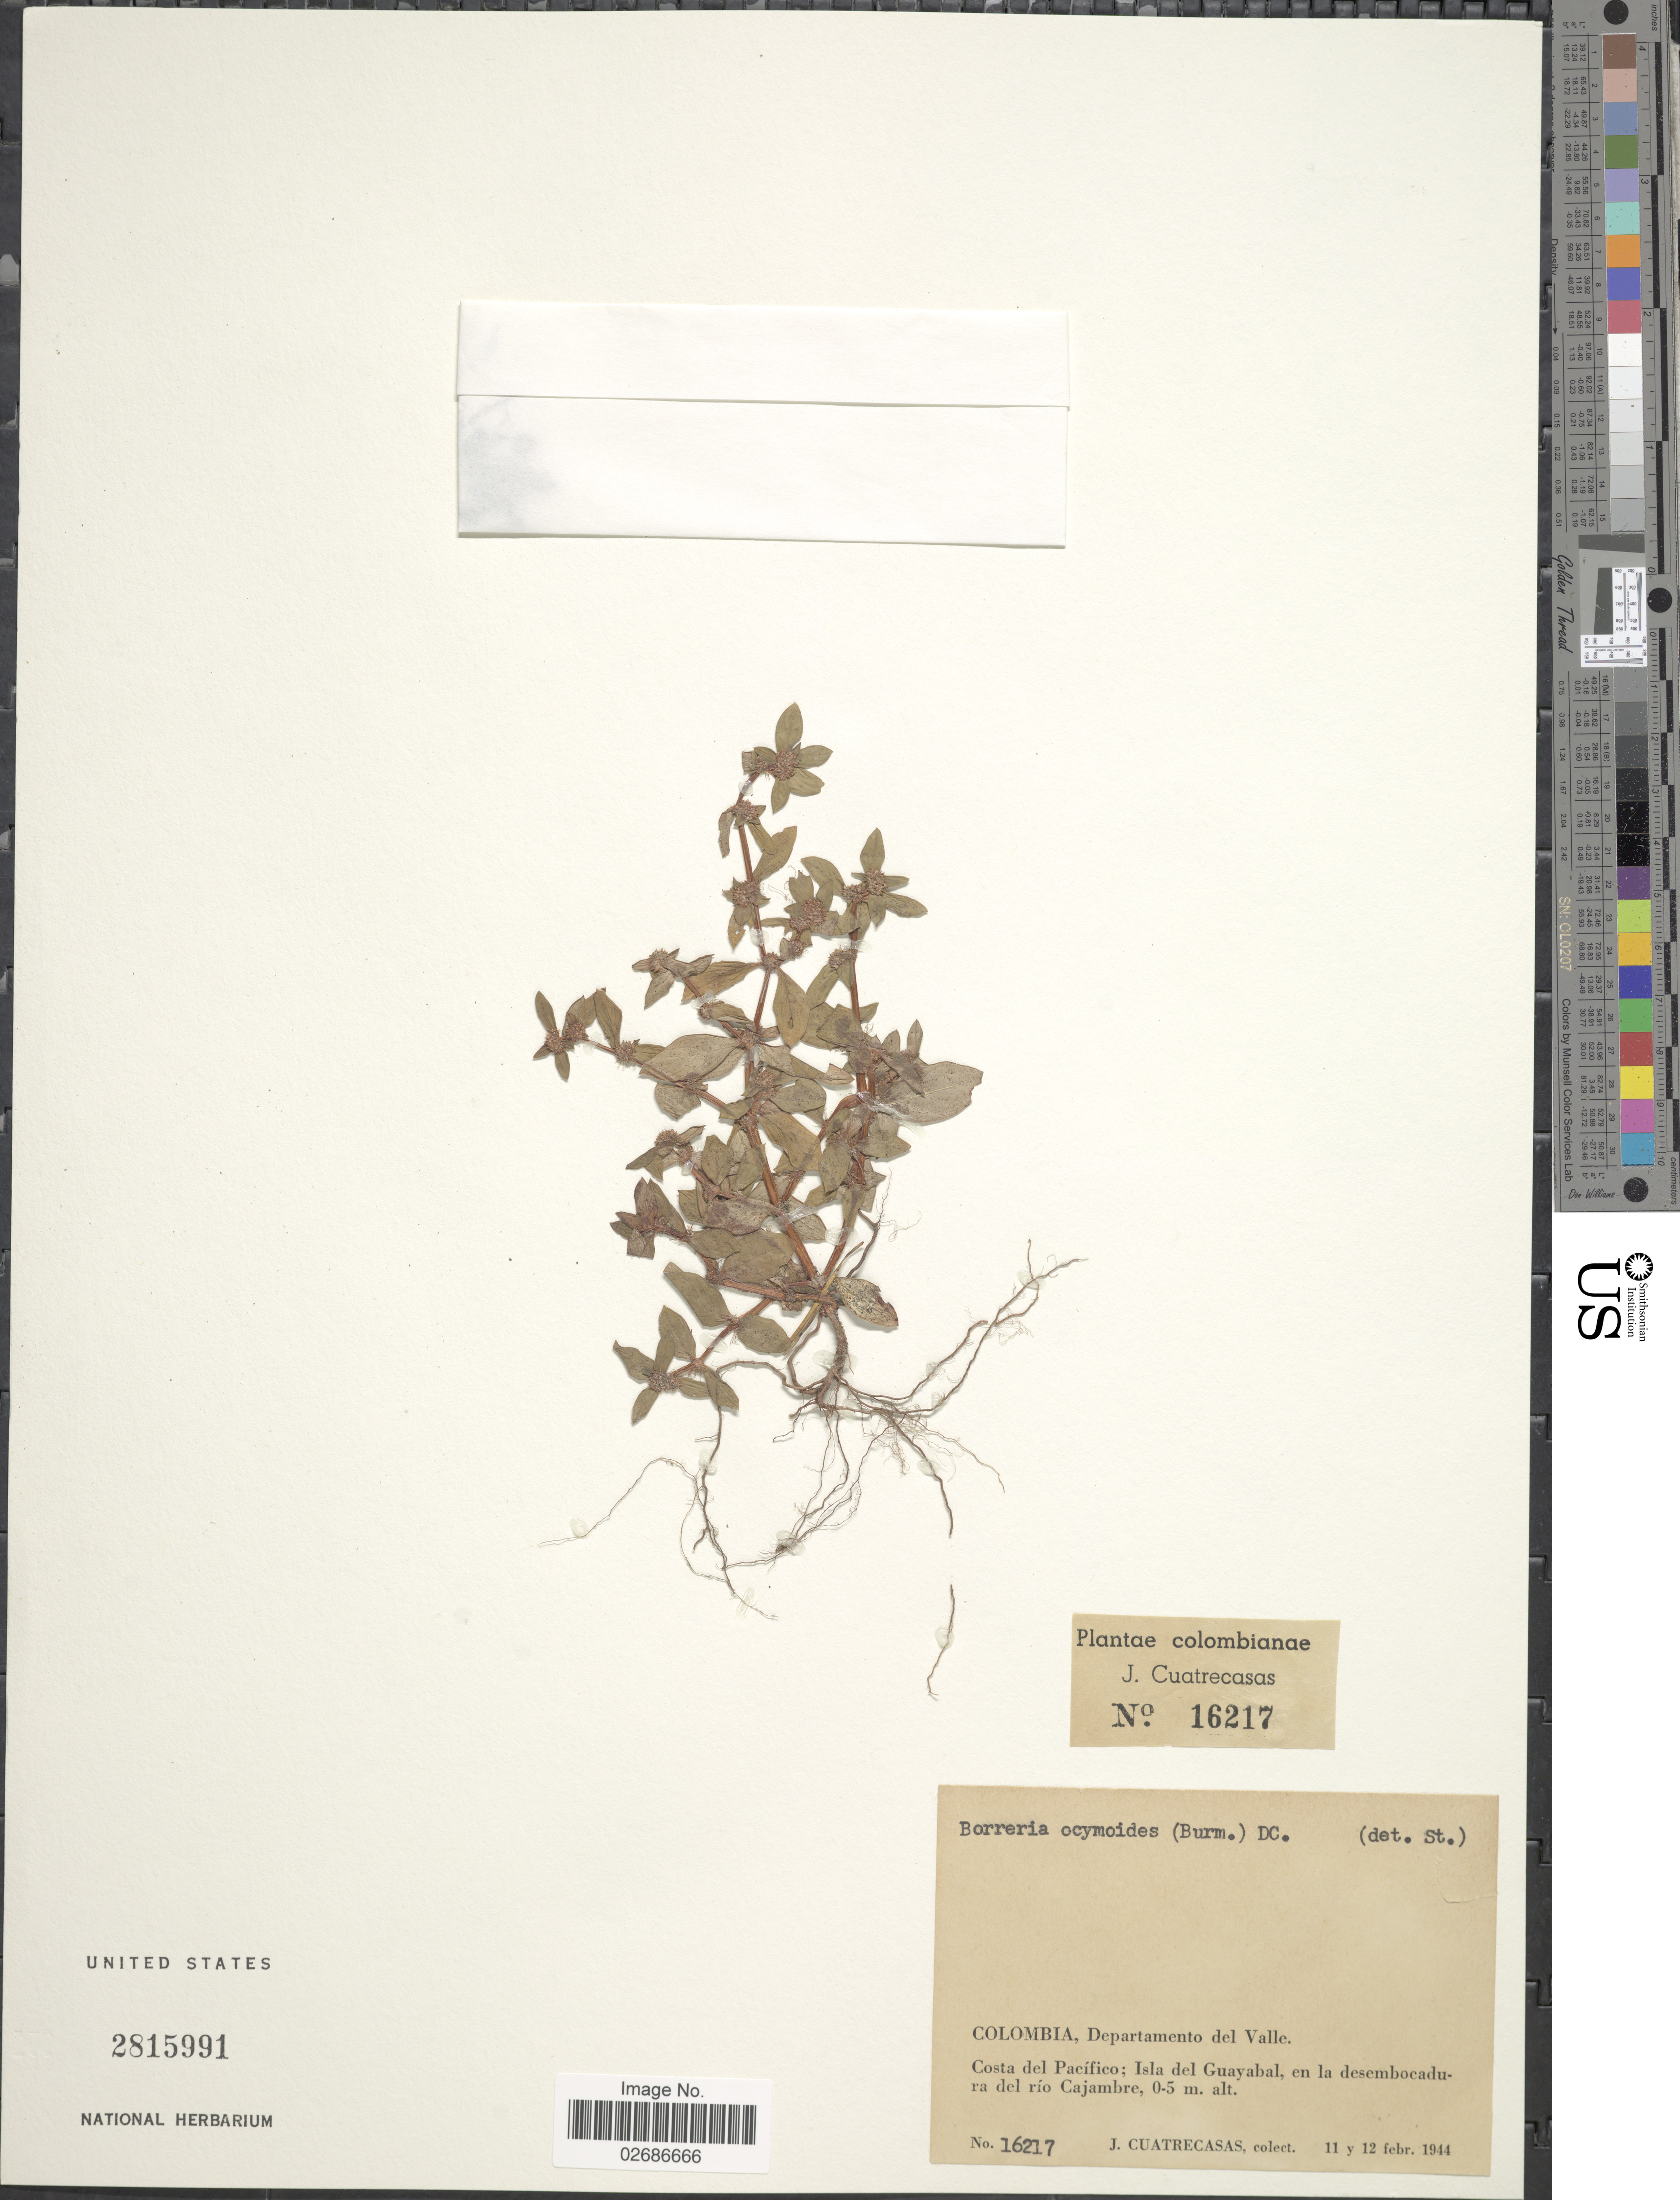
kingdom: Plantae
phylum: Tracheophyta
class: Magnoliopsida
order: Gentianales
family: Rubiaceae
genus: Borreria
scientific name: Borreria ocimoides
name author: (Burm. f.) DC.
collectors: J. Cuatrecasas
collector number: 16217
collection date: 1944-02-11/1944-02-12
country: Colombia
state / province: Valle del Cauca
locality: Departamento del Valle. Costa del Pacifico; Isla del Guayabal, en la desembocadura del rio Cajambre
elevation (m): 0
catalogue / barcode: US 2815991